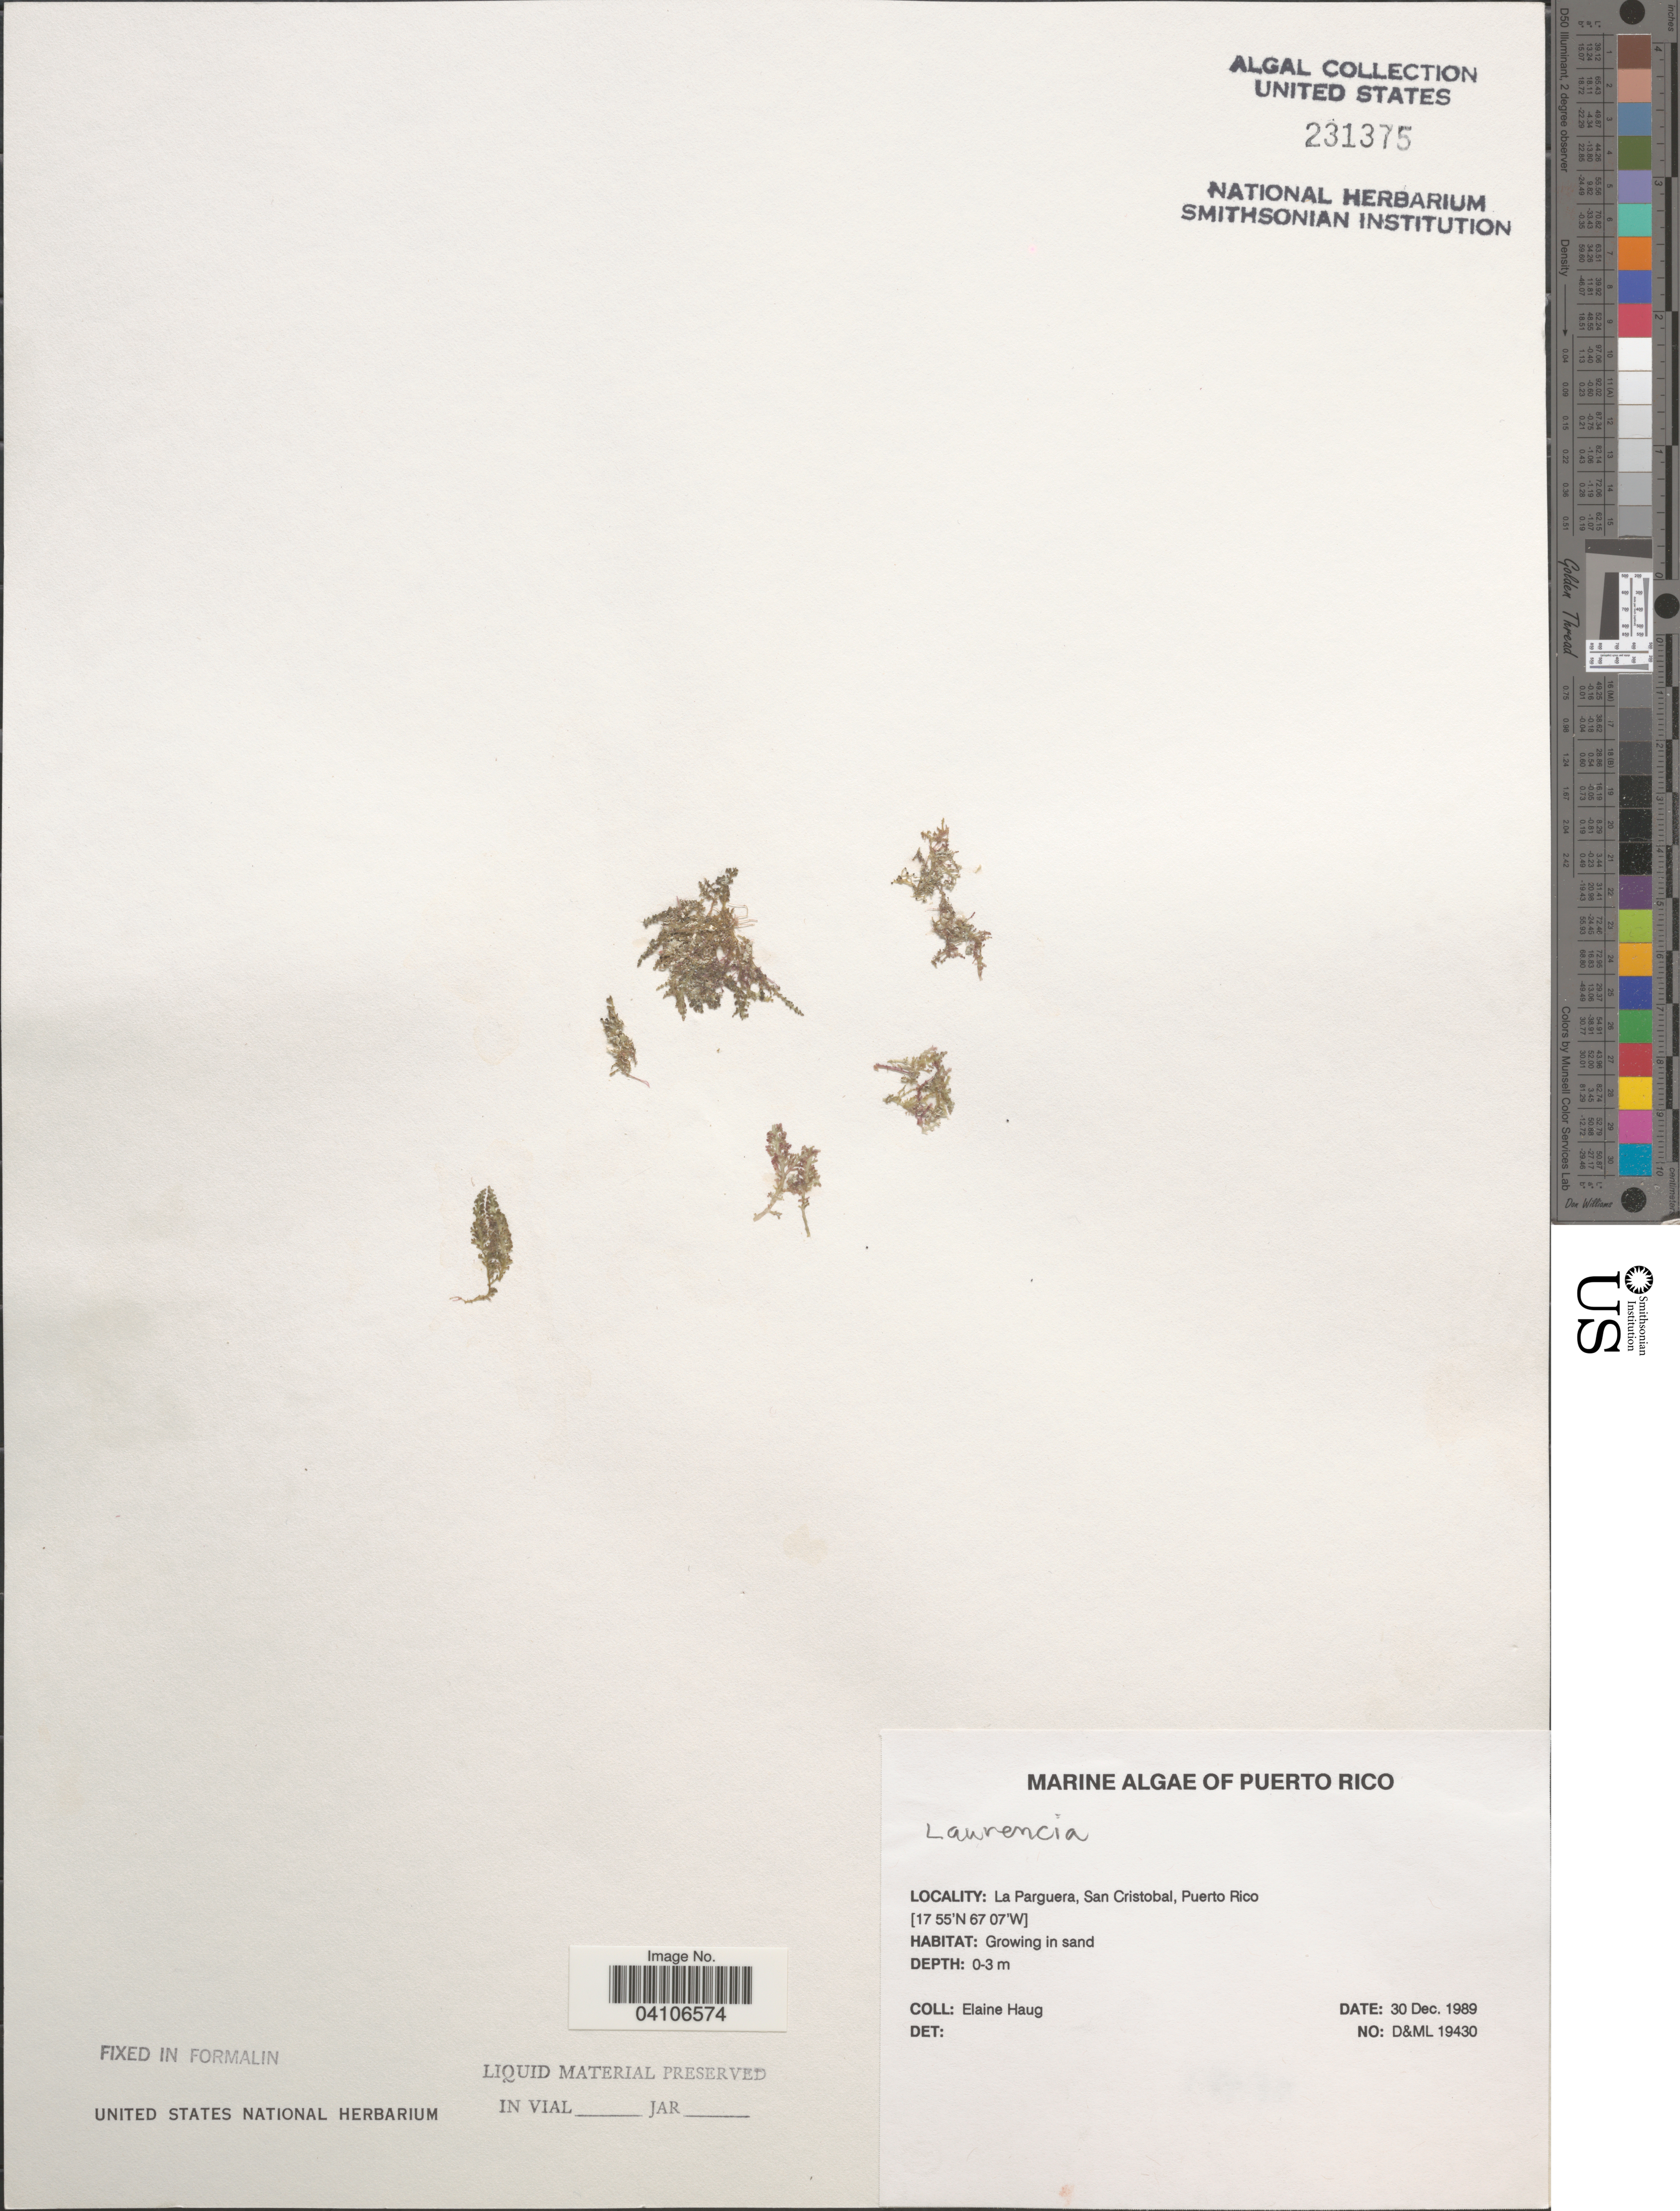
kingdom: Plantae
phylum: Rhodophyta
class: Florideophyceae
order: Ceramiales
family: Rhodomelaceae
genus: Laurencia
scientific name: Laurencia sp.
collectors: E. Haug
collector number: D&ML 19430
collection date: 1989-12-30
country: Puerto Rico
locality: La Parguera, San Cristobal.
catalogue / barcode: US 231375